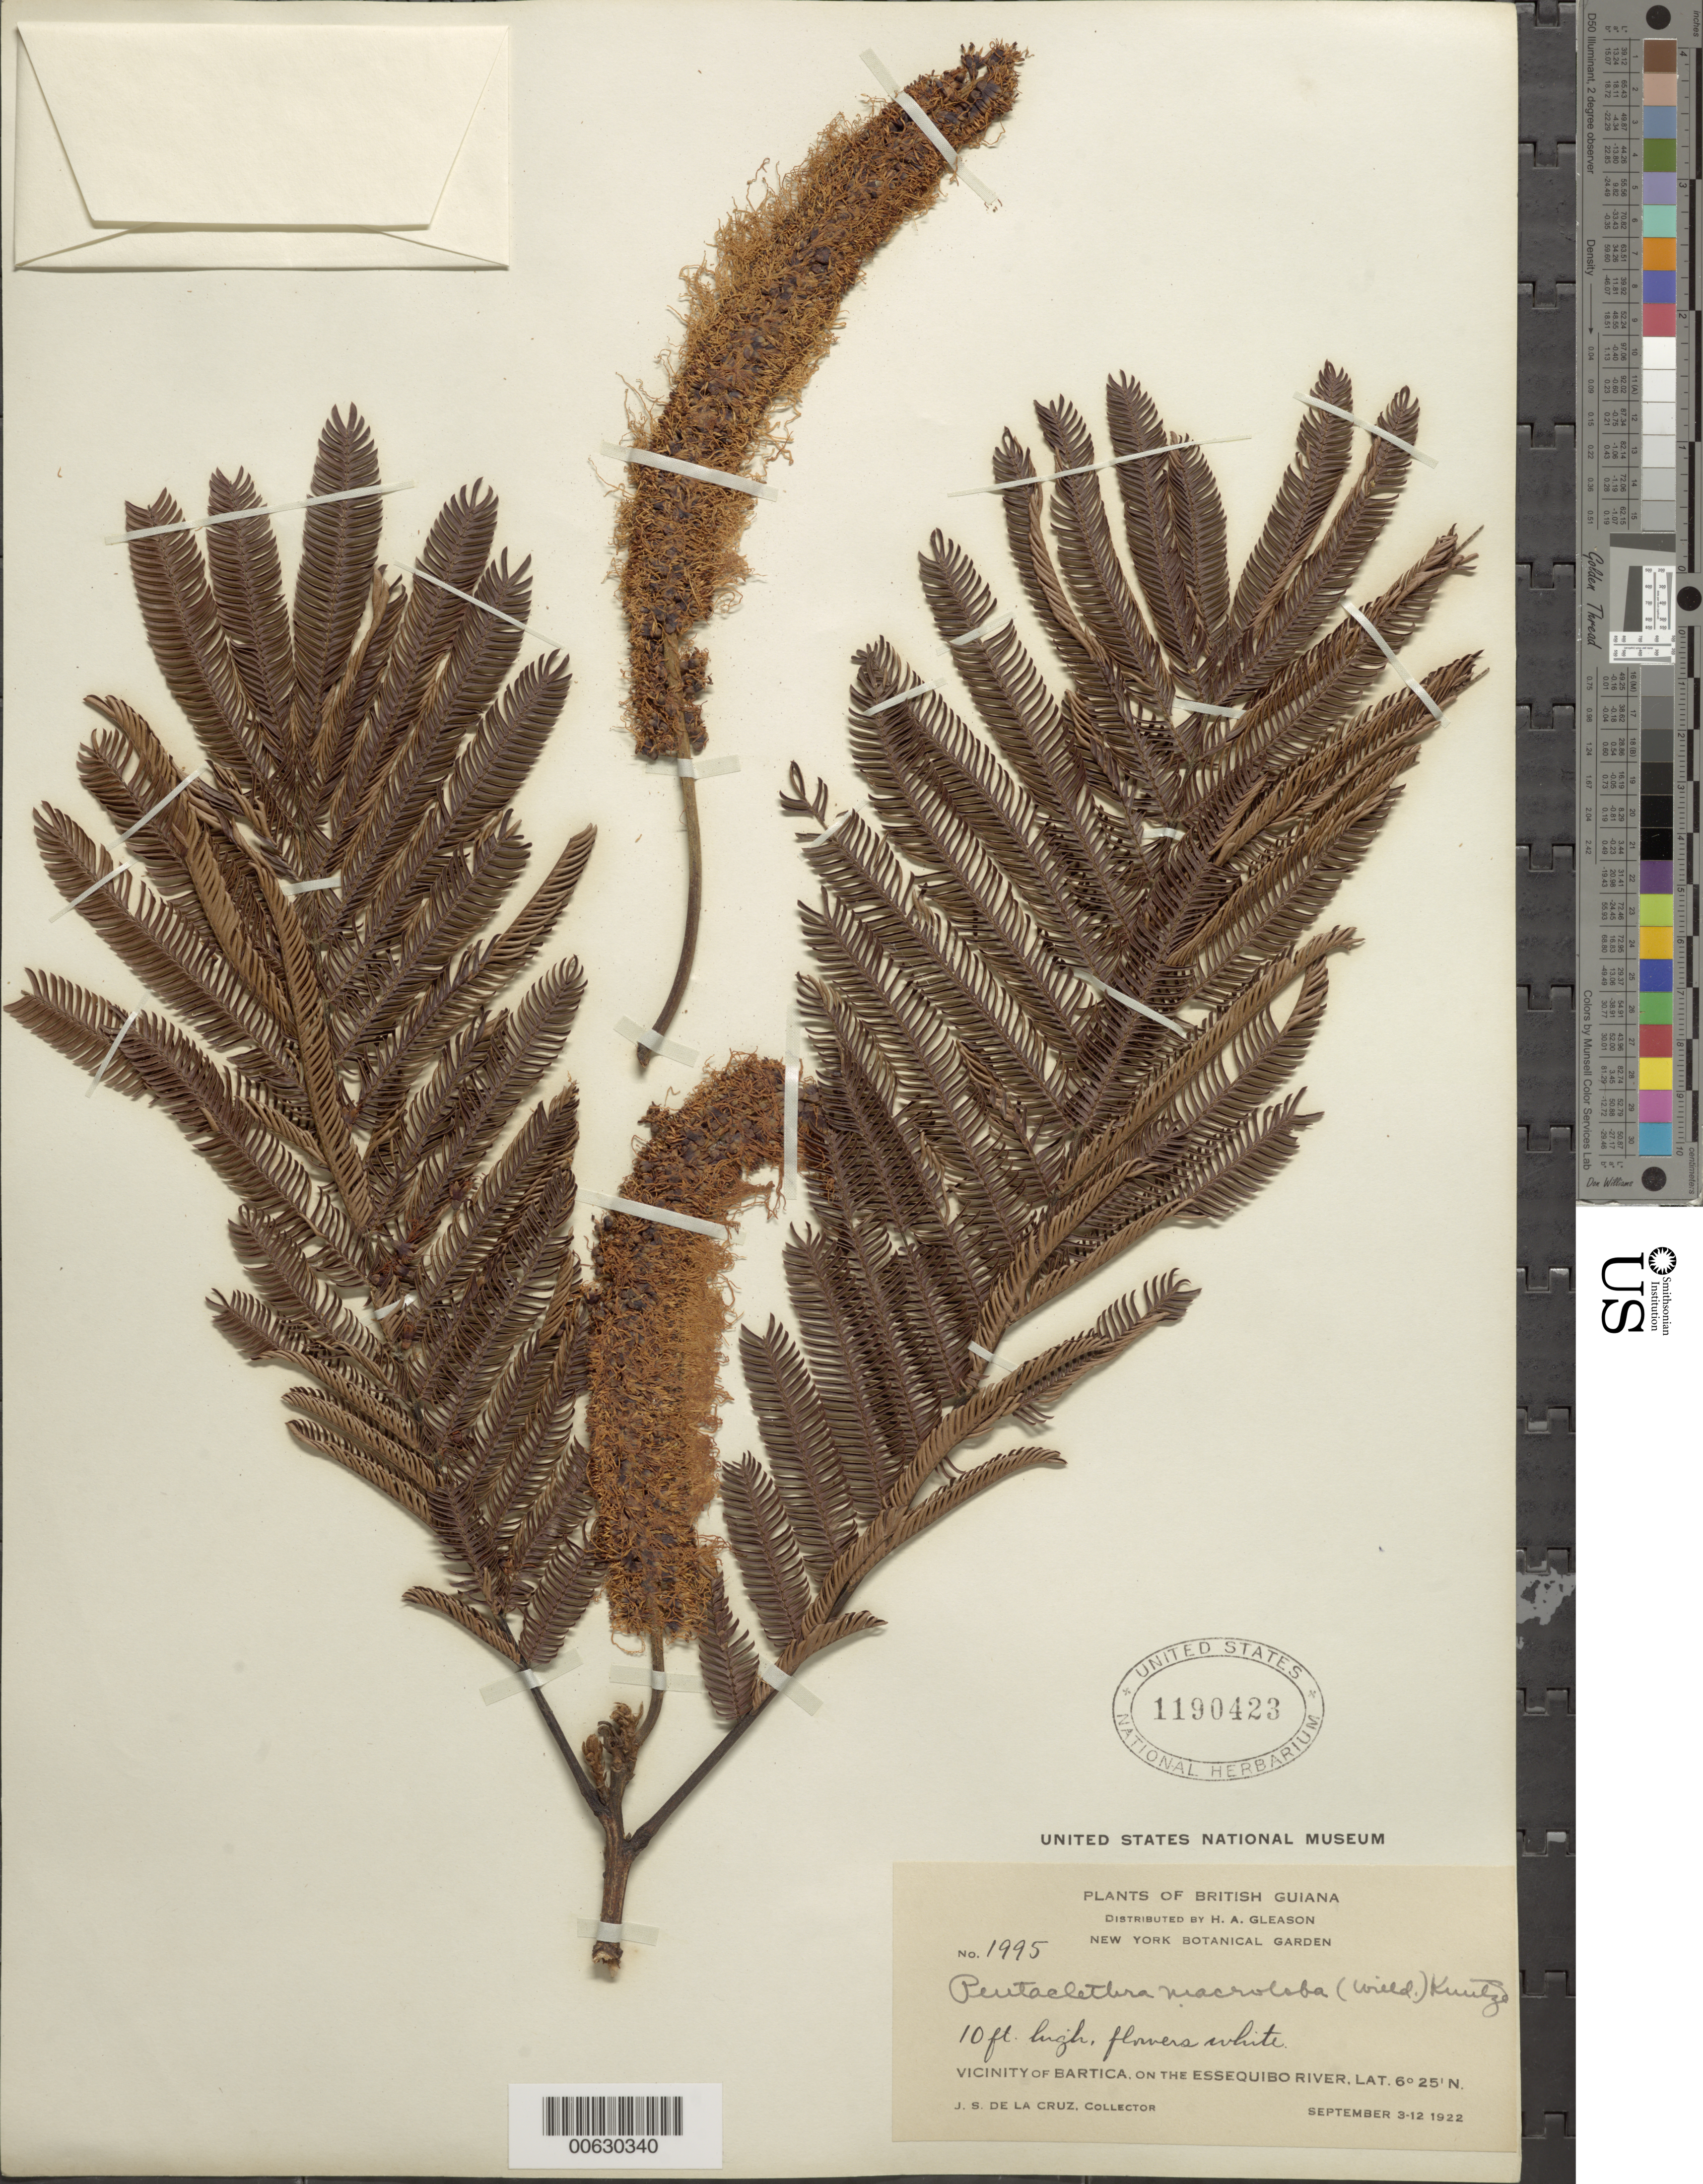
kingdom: Plantae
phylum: Tracheophyta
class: Magnoliopsida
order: Fabales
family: Fabaceae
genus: Pentaclethra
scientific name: Pentaclethra macroloba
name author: (Willd.) Kuntze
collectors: J. S. de la Cruz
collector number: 1995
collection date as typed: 3-Sep-22 to 12-Sep-22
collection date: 1922-09-03/1922-09-12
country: Guyana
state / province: Cuyuni-Mazaruni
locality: Bartica, vic., on the Essequibo River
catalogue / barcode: US 1190423